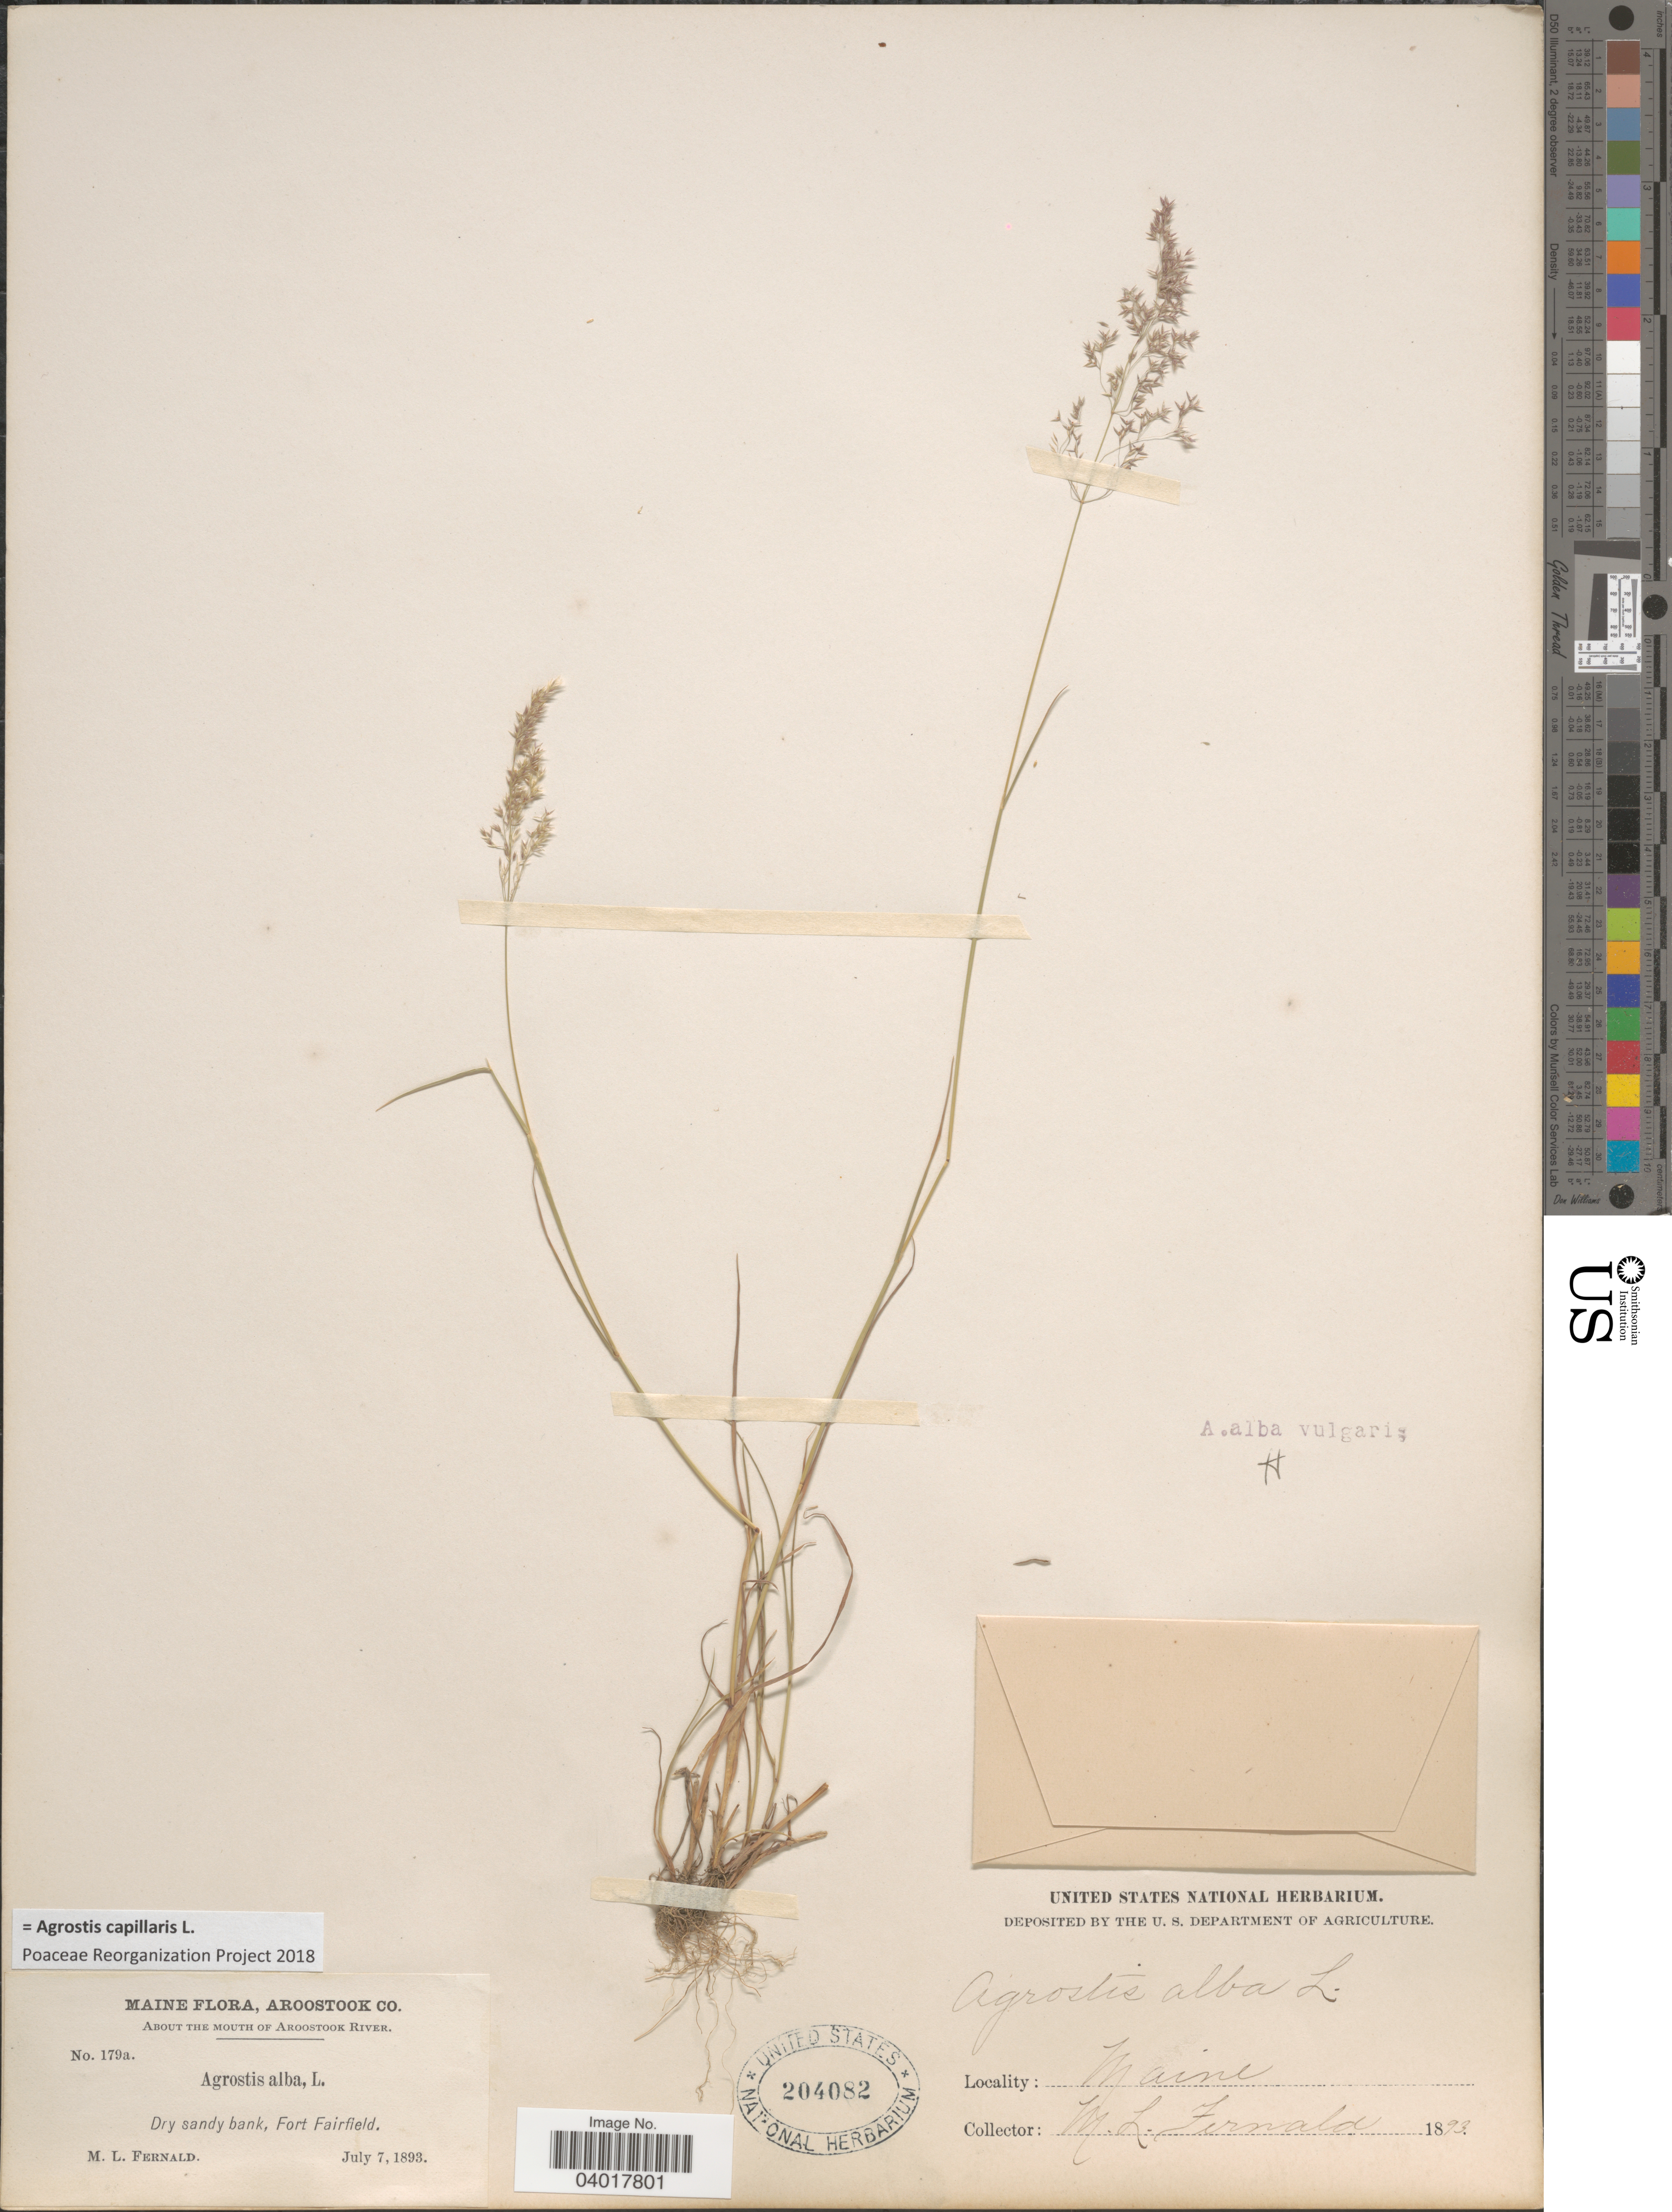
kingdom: Plantae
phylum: Tracheophyta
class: Liliopsida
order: Poales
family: Poaceae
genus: Agrostis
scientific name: Agrostis capillaris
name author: L.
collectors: M. L. Fernald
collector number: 179a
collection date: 1893-07-07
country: United States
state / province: Maine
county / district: Aroostook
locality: About the mouth of Aroostook River. Dry sandy bank, Fort Fairfield.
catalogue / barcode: US 204082